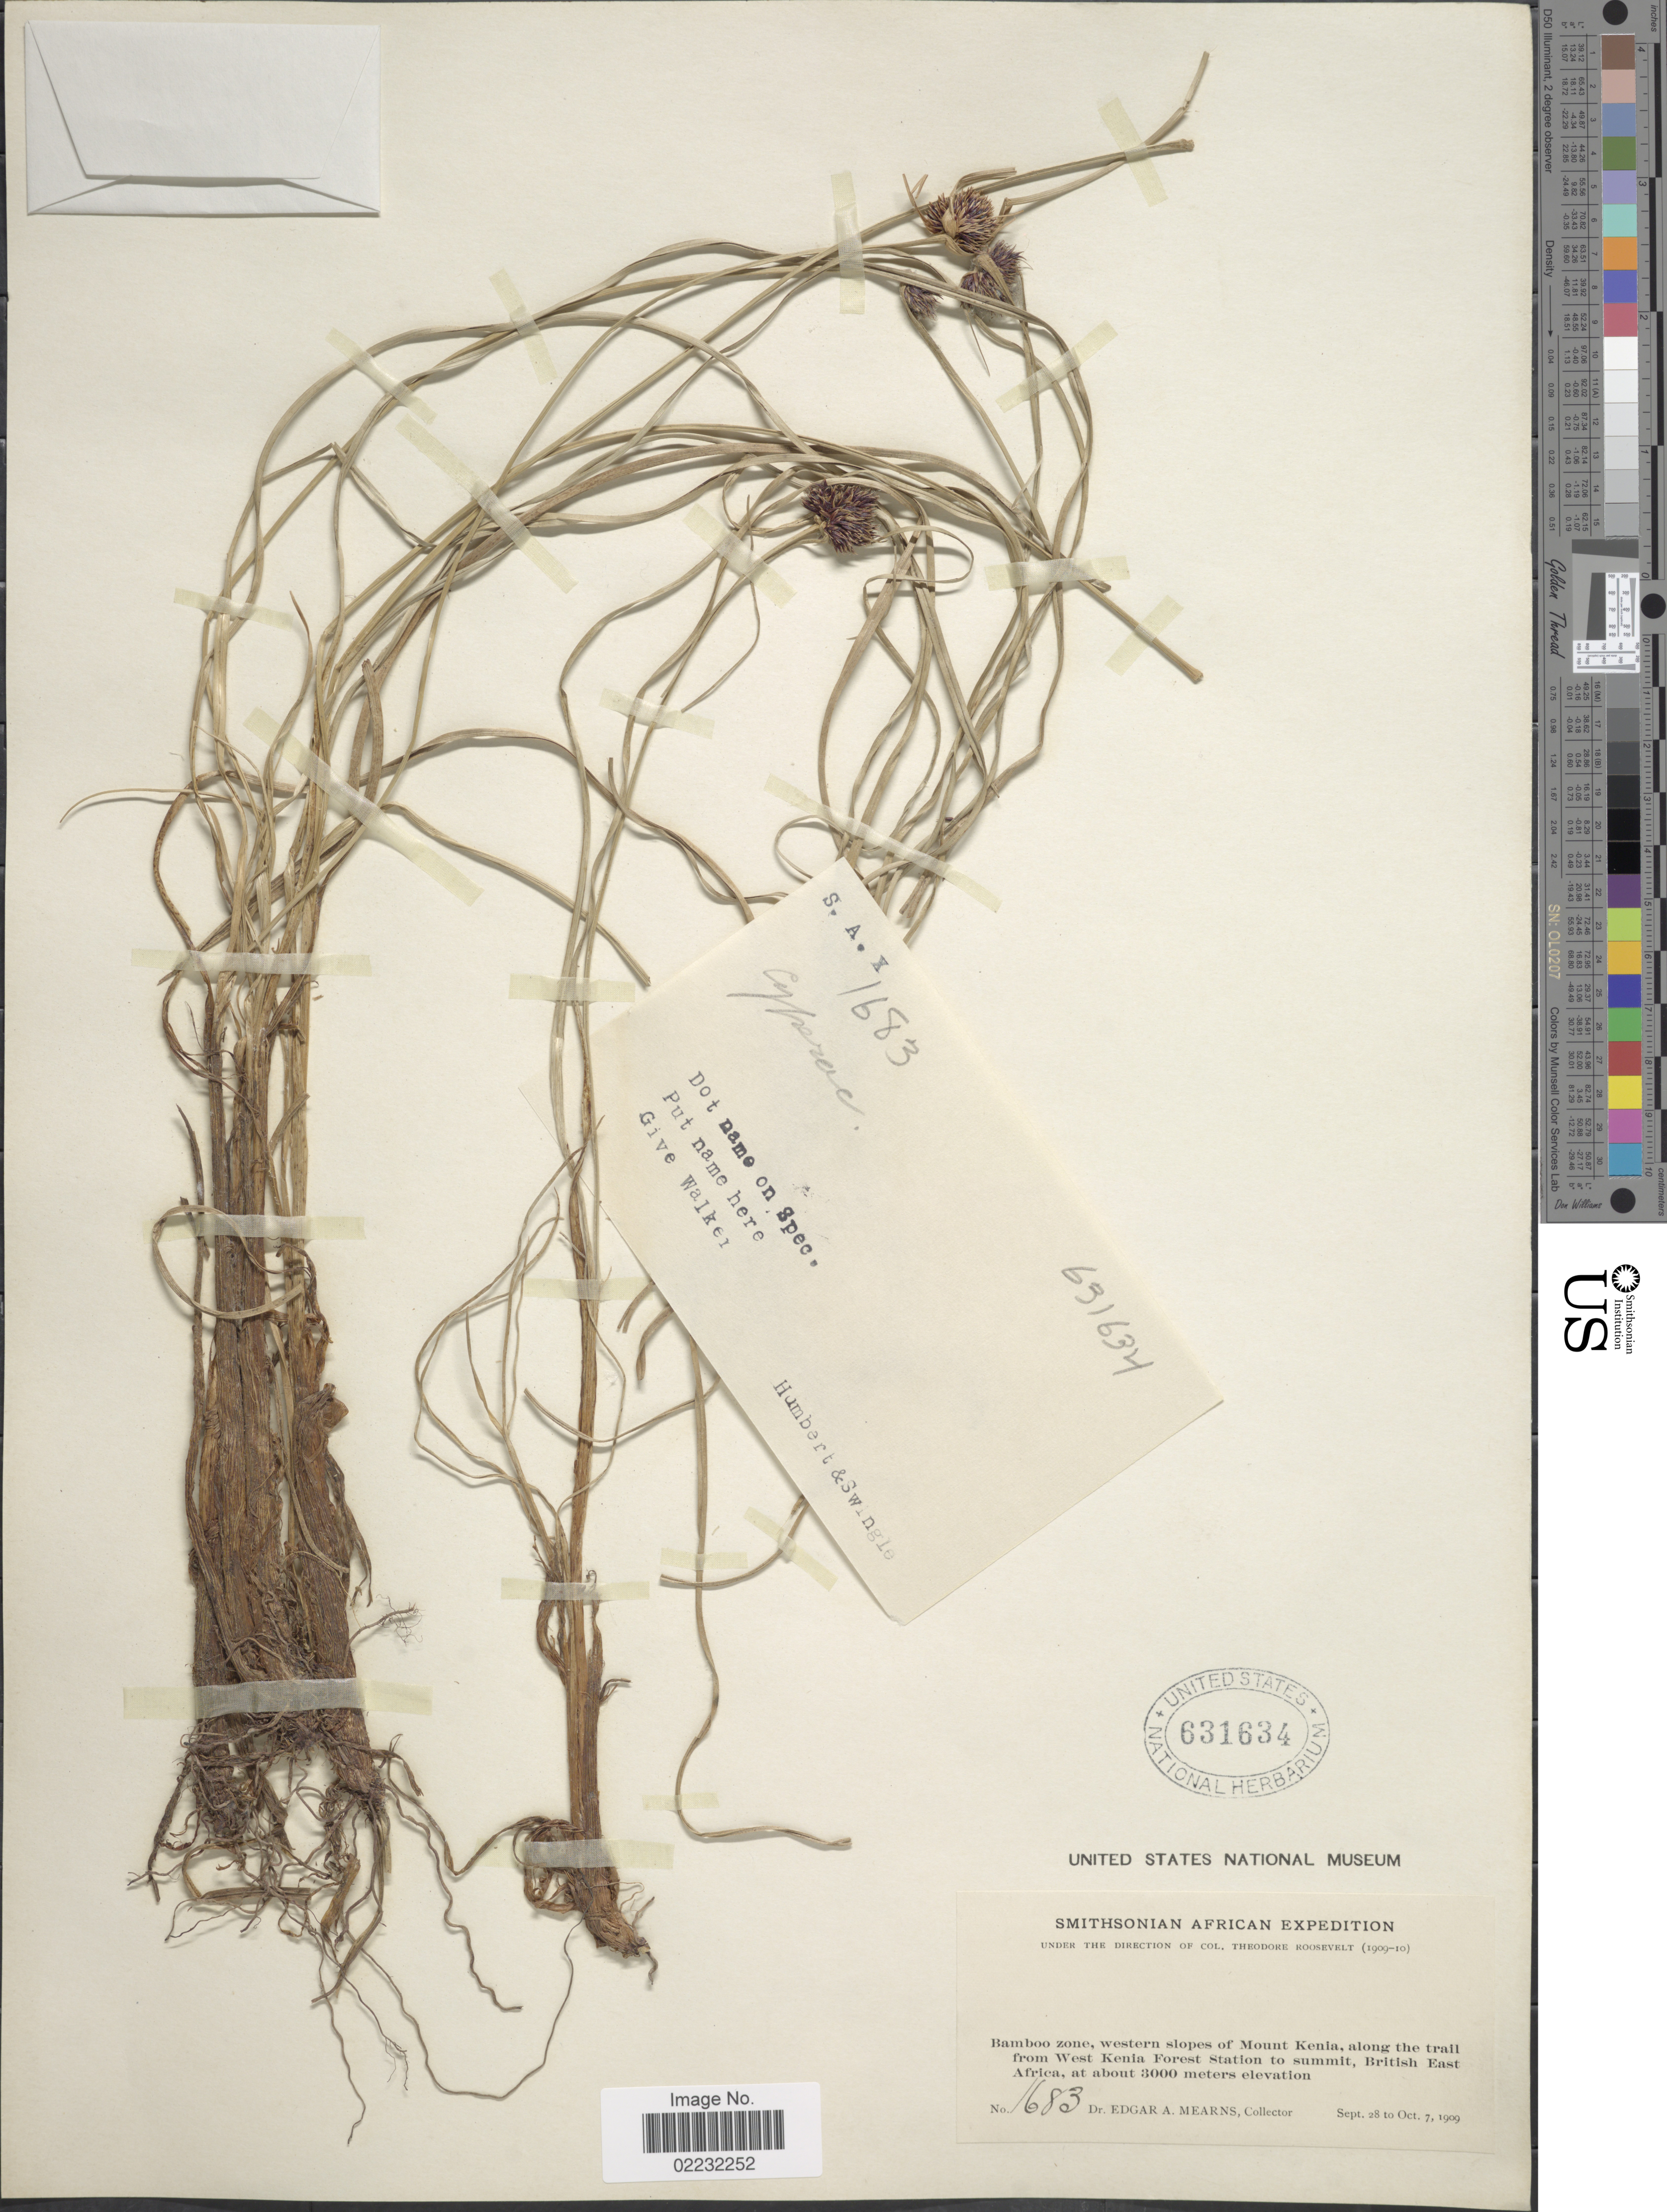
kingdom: Plantae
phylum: Tracheophyta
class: Liliopsida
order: Poales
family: Cyperaceae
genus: Cyperus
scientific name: Cyperus plateilema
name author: (Steud.) Kük.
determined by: Strong, Mark T., (BOT), Smithsonian Institution - National Museum of Natural History (UNITED STATES)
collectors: E. A. Mearns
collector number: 1683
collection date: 1909-09-28/1909-10-07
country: Kenya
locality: Bamboo zone, western slopes of Mount Kenia, along the trail from West Kenia Forest Station to summit, British East Africa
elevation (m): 3000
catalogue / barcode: US 631634